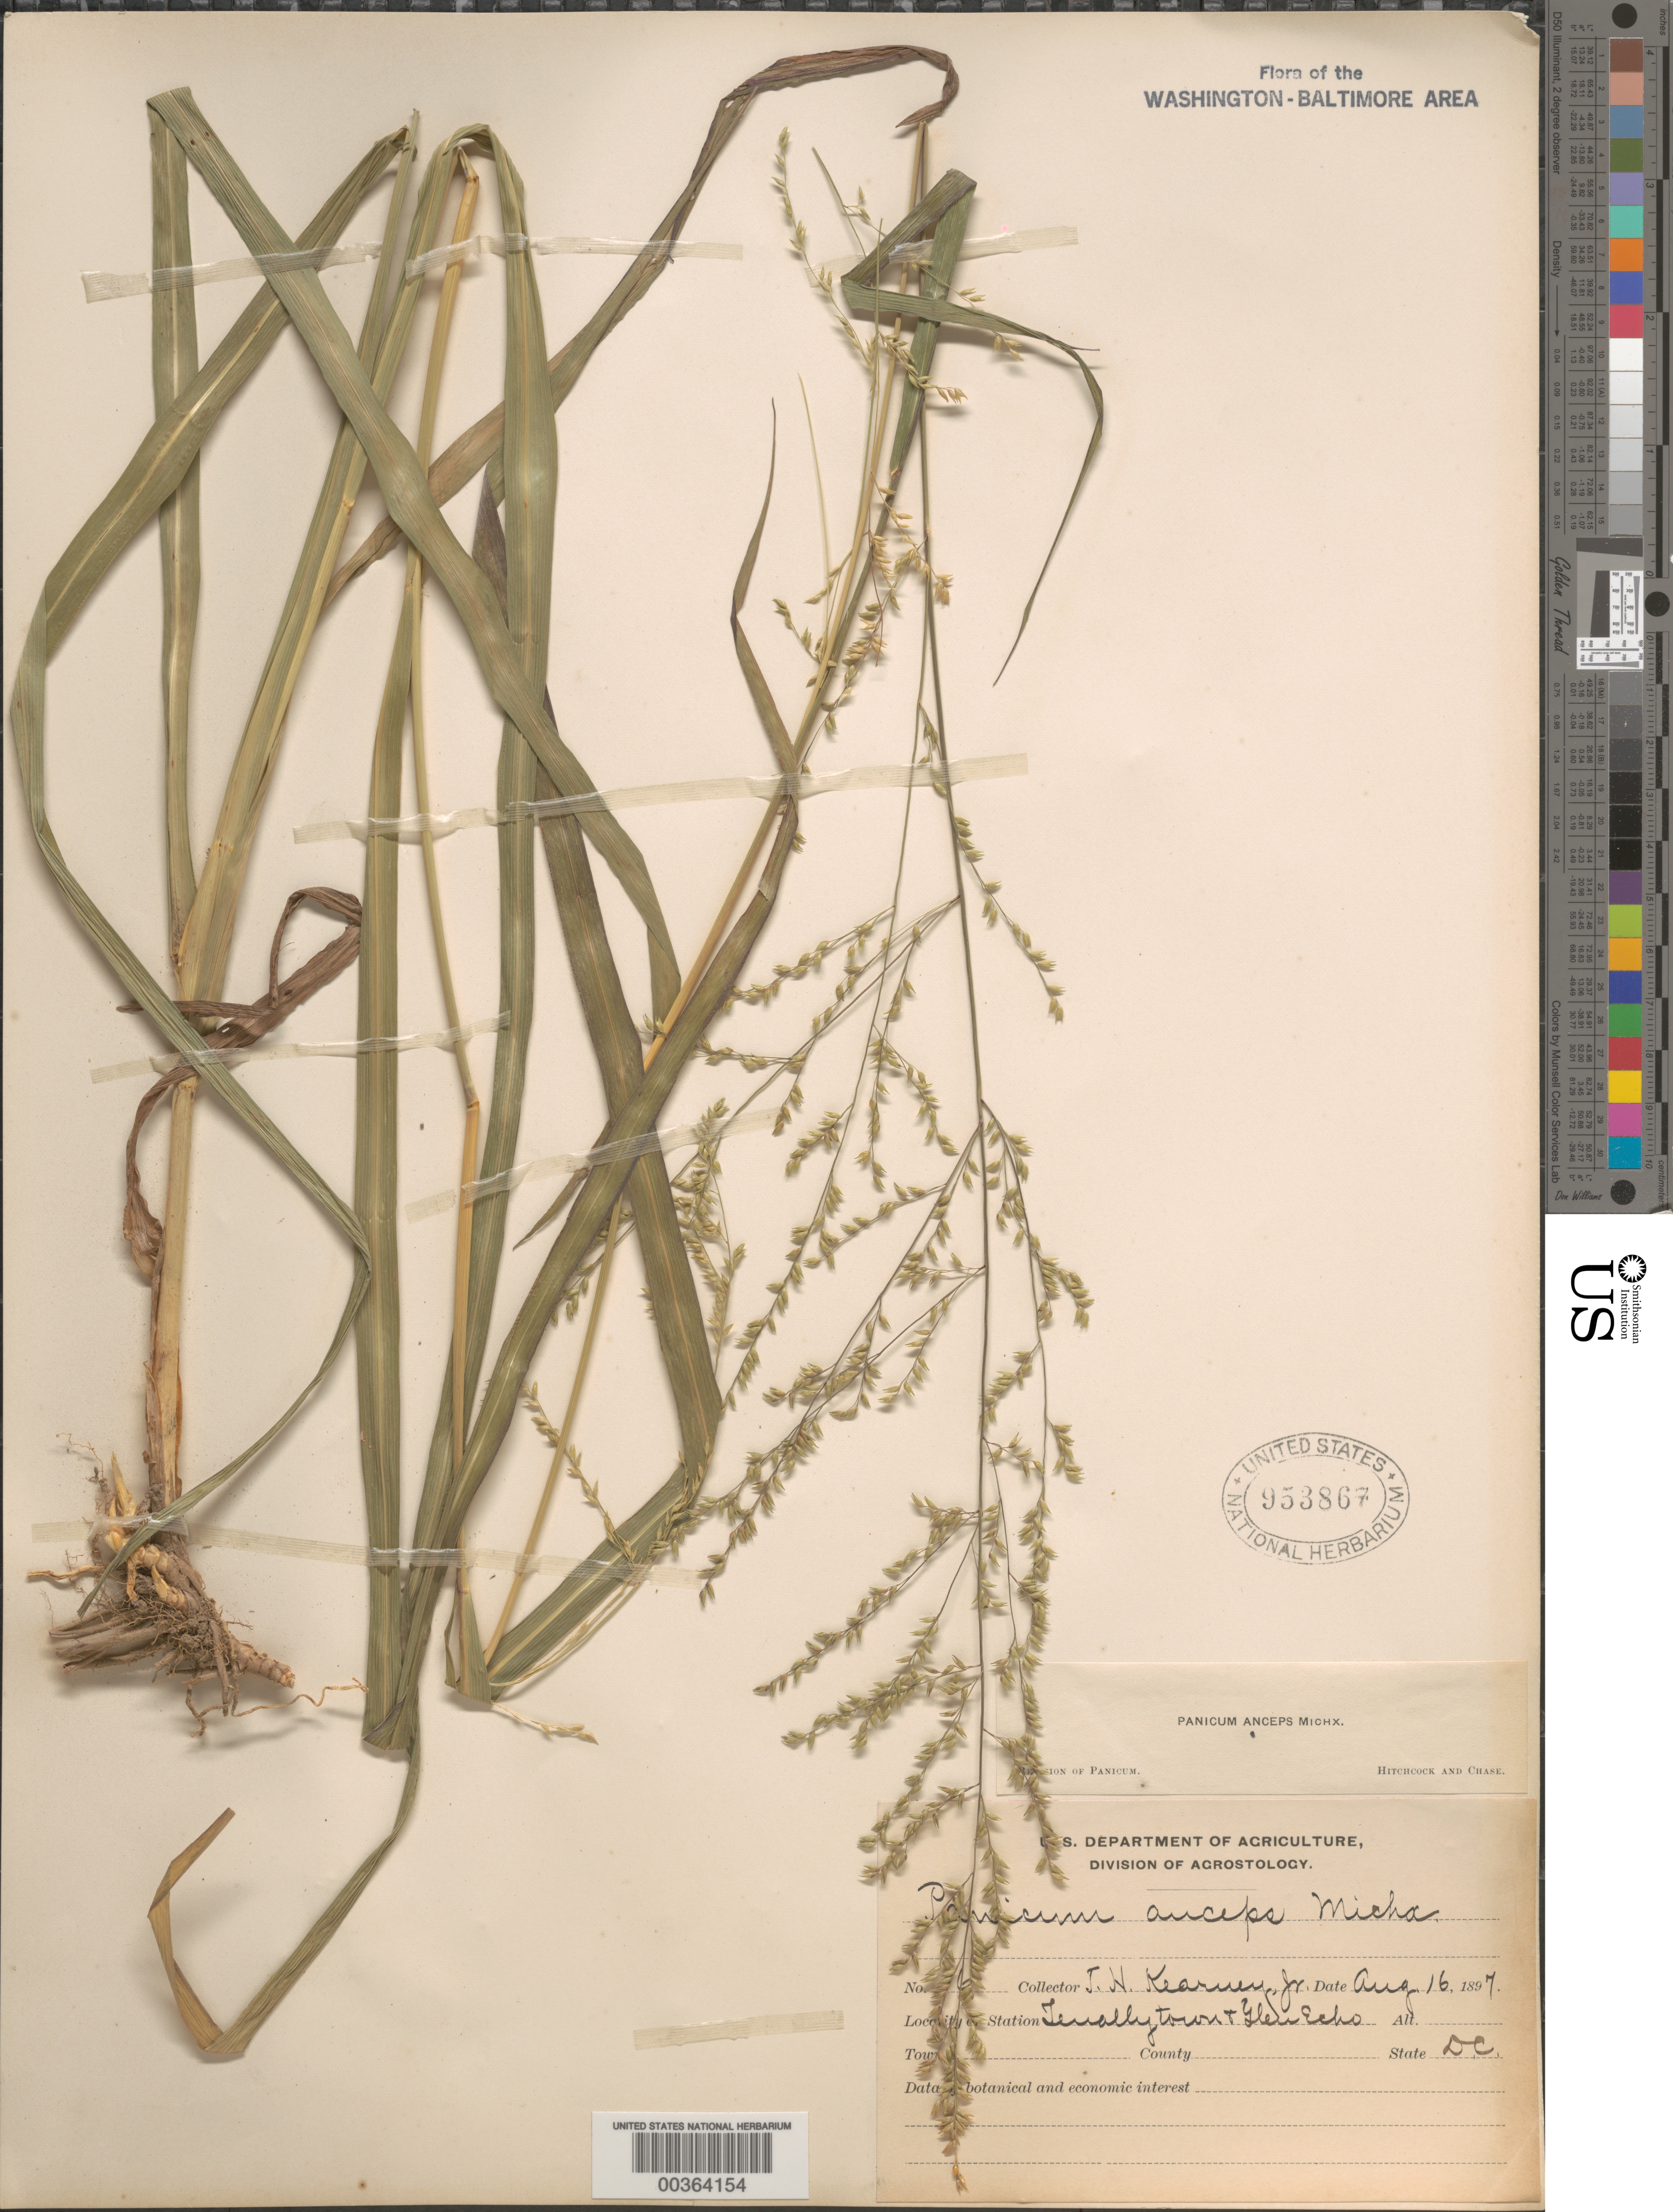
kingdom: Plantae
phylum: Tracheophyta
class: Liliopsida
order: Poales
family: Poaceae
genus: Coleataenia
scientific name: Coleataenia anceps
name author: (Michx.) Soreng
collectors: T. H. Kearney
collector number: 16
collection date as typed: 16 Aug 1897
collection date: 1897-08-16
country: United States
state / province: District of Columbia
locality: Tenally Town and Glen Echo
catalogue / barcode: US 953867